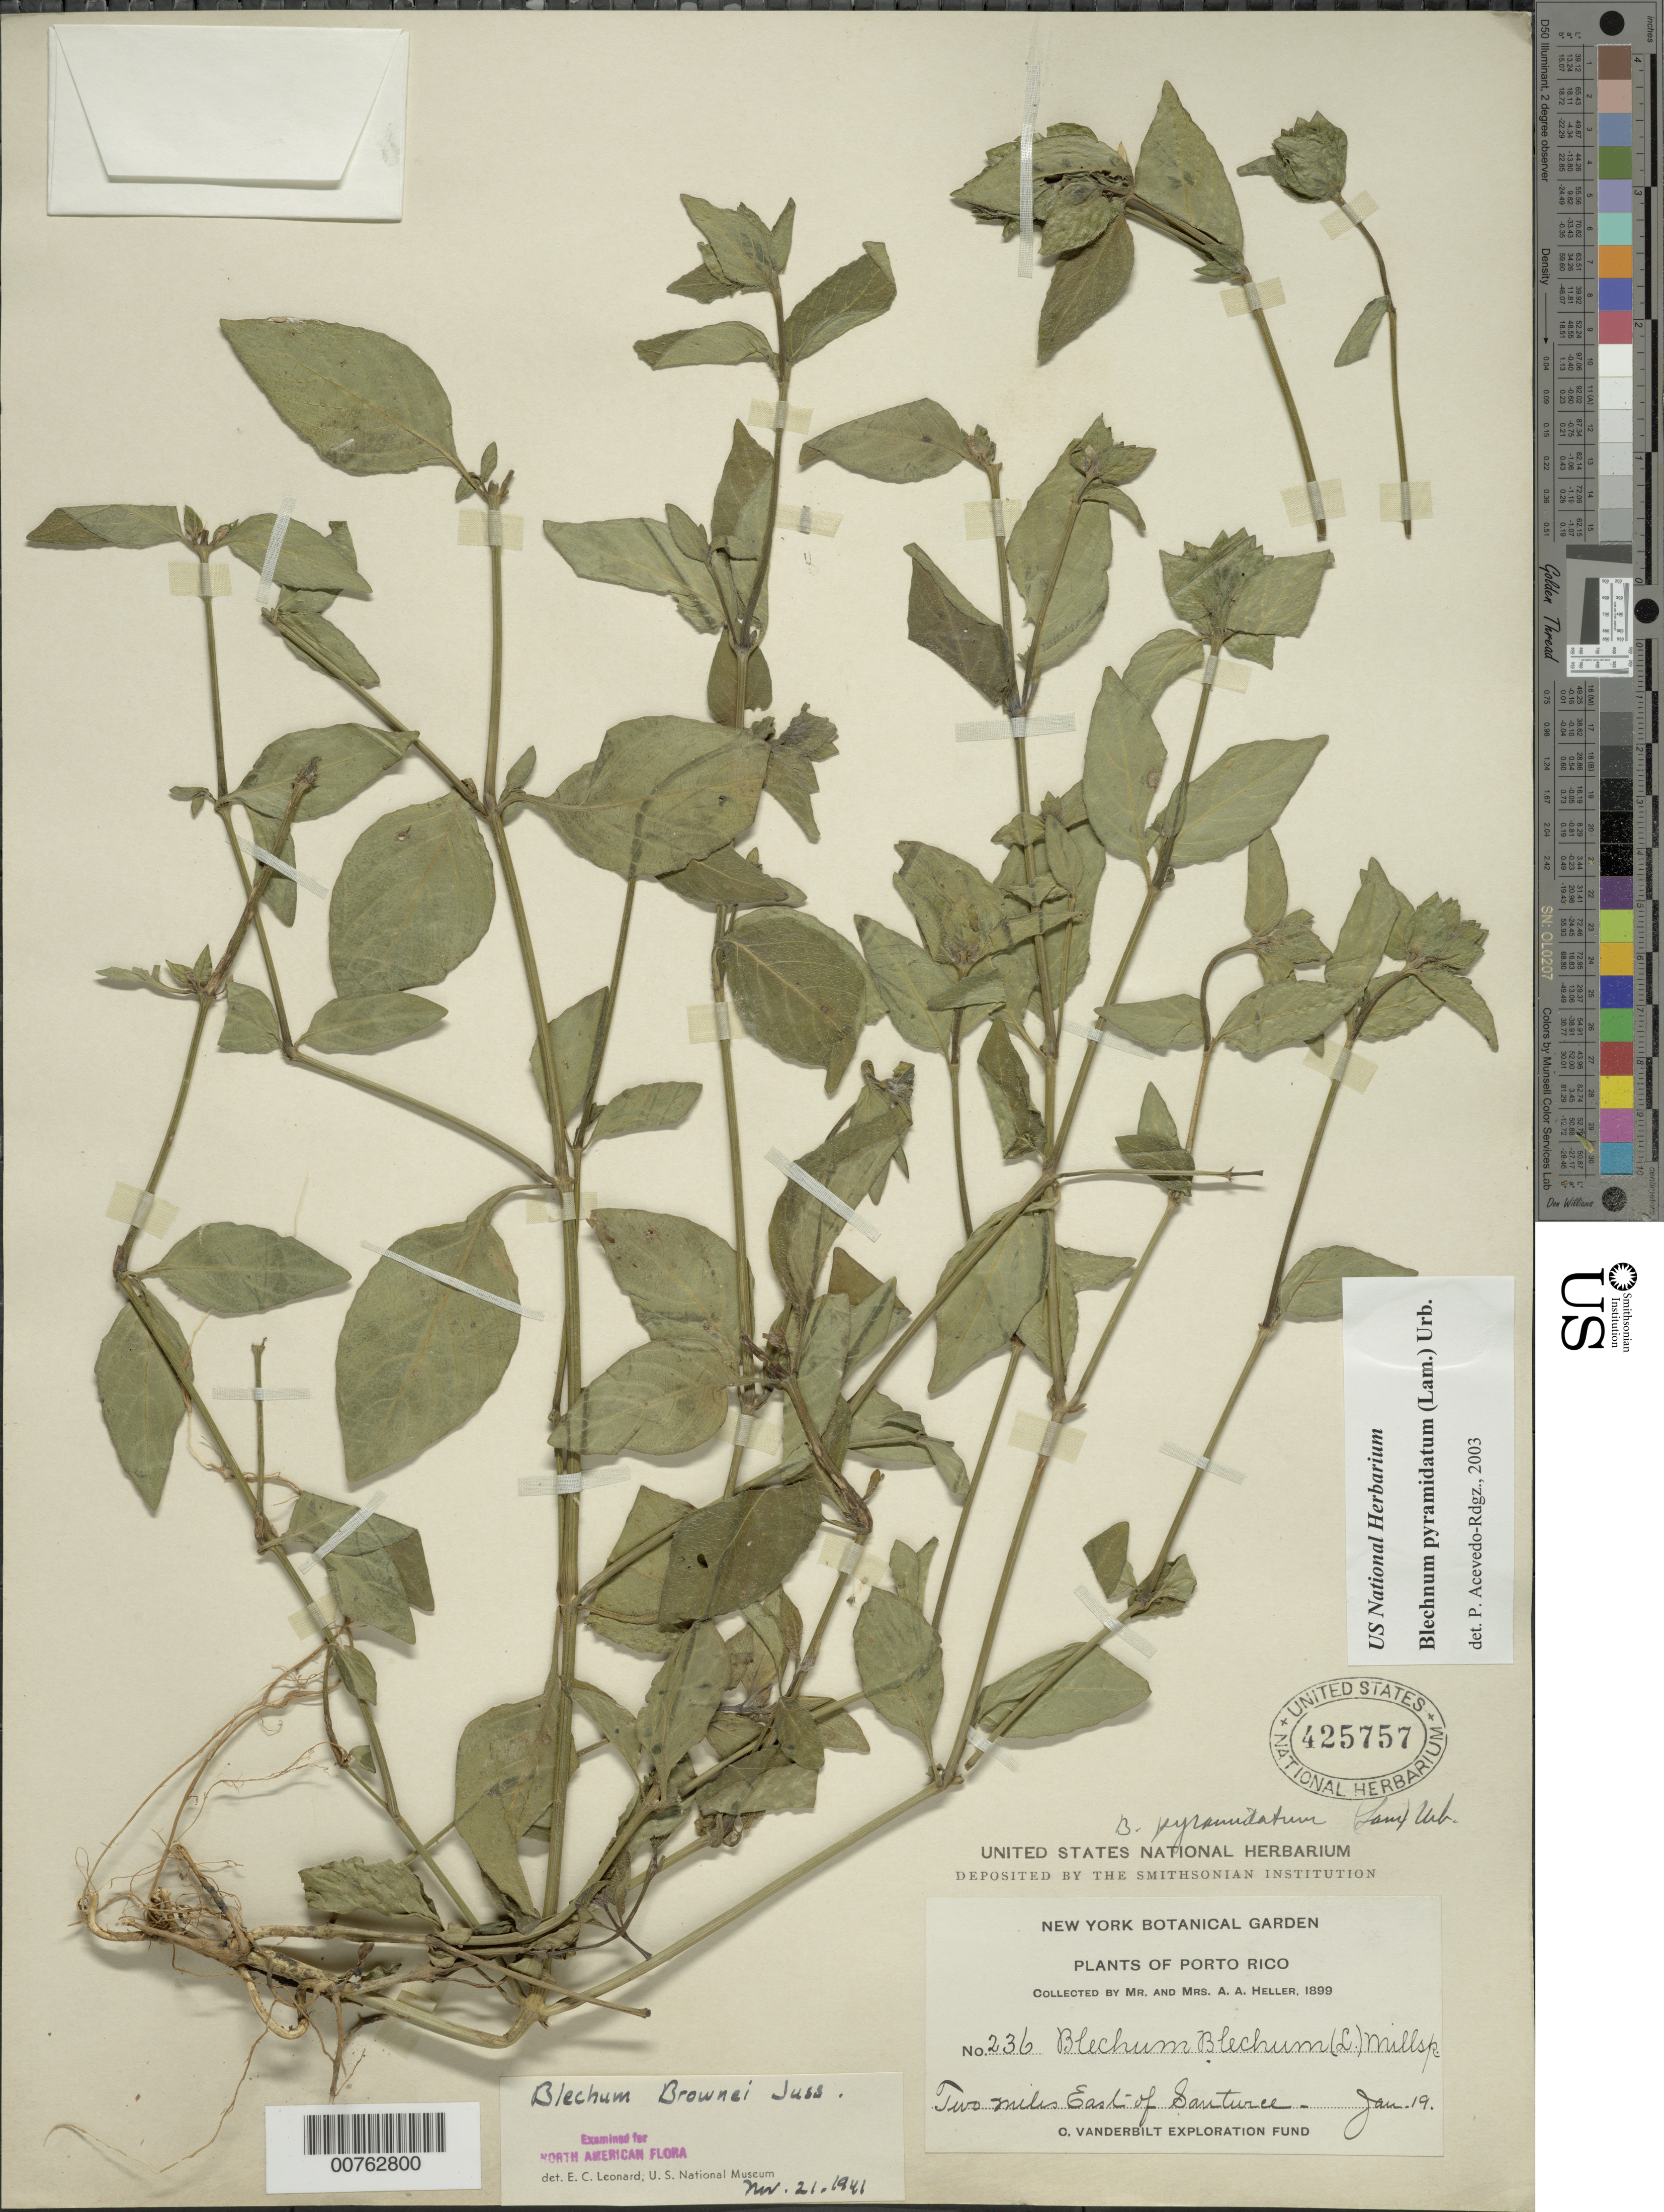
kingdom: Plantae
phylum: Tracheophyta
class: Magnoliopsida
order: Lamiales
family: Acanthaceae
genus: Blechum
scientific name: Blechum pyramidatum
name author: (Lam.) Urb.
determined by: Acevedo-Rodríguez, P., (BOT), Smithsonian Institution - National Museum of Natural History (UNITED STATES)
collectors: A. A. Heller & E. G. Heller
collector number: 236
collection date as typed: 19 Jan 1899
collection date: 1899-01-19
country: Puerto Rico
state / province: San Juan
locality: Two miles E of Santurce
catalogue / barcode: US 425757